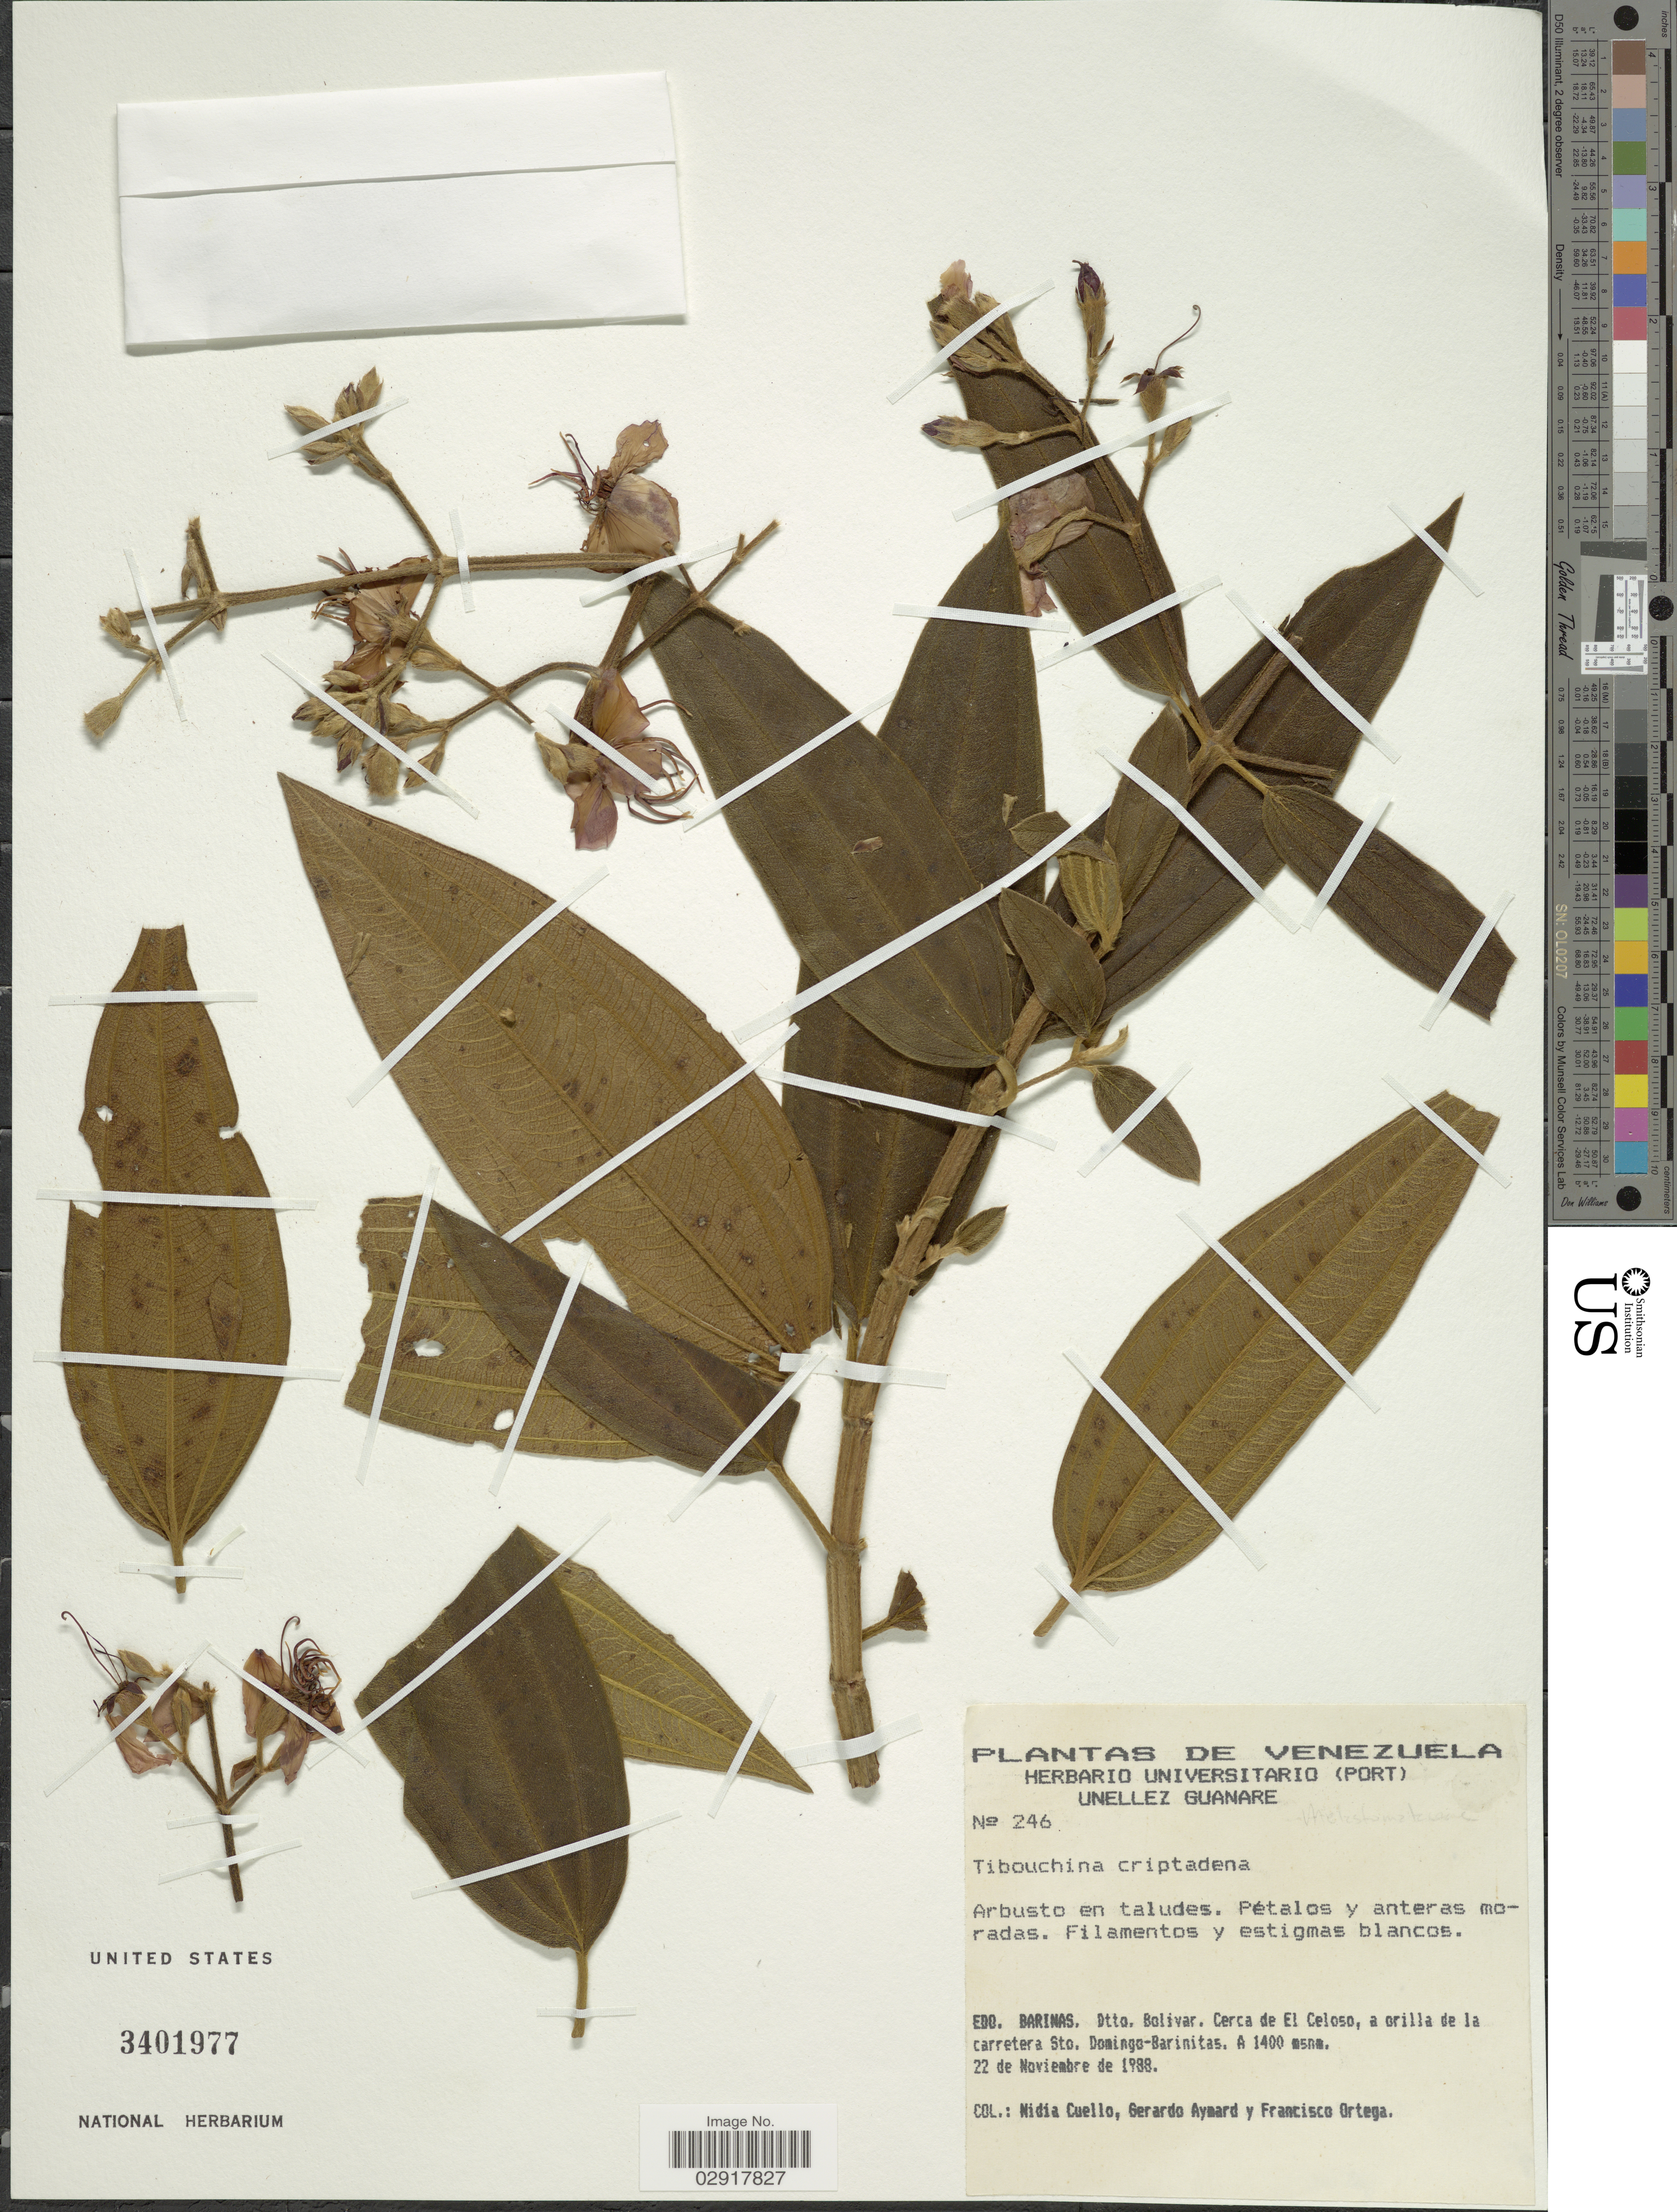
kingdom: Plantae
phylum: Tracheophyta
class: Magnoliopsida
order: Myrtales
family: Melastomataceae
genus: Pleroma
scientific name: Pleroma cryptadenum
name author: (Gleason) P.J.F. Guim. & Michelang.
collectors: N. L. Cuello, G. A. Aymard & F. J. Ortega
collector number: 246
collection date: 1988-11-22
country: Venezuela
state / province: Barinas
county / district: Bolívar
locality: Cerca de El Celoso, a orilla de la carretera Sto. Domingo-Barinitas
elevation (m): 1400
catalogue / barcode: US 3401977